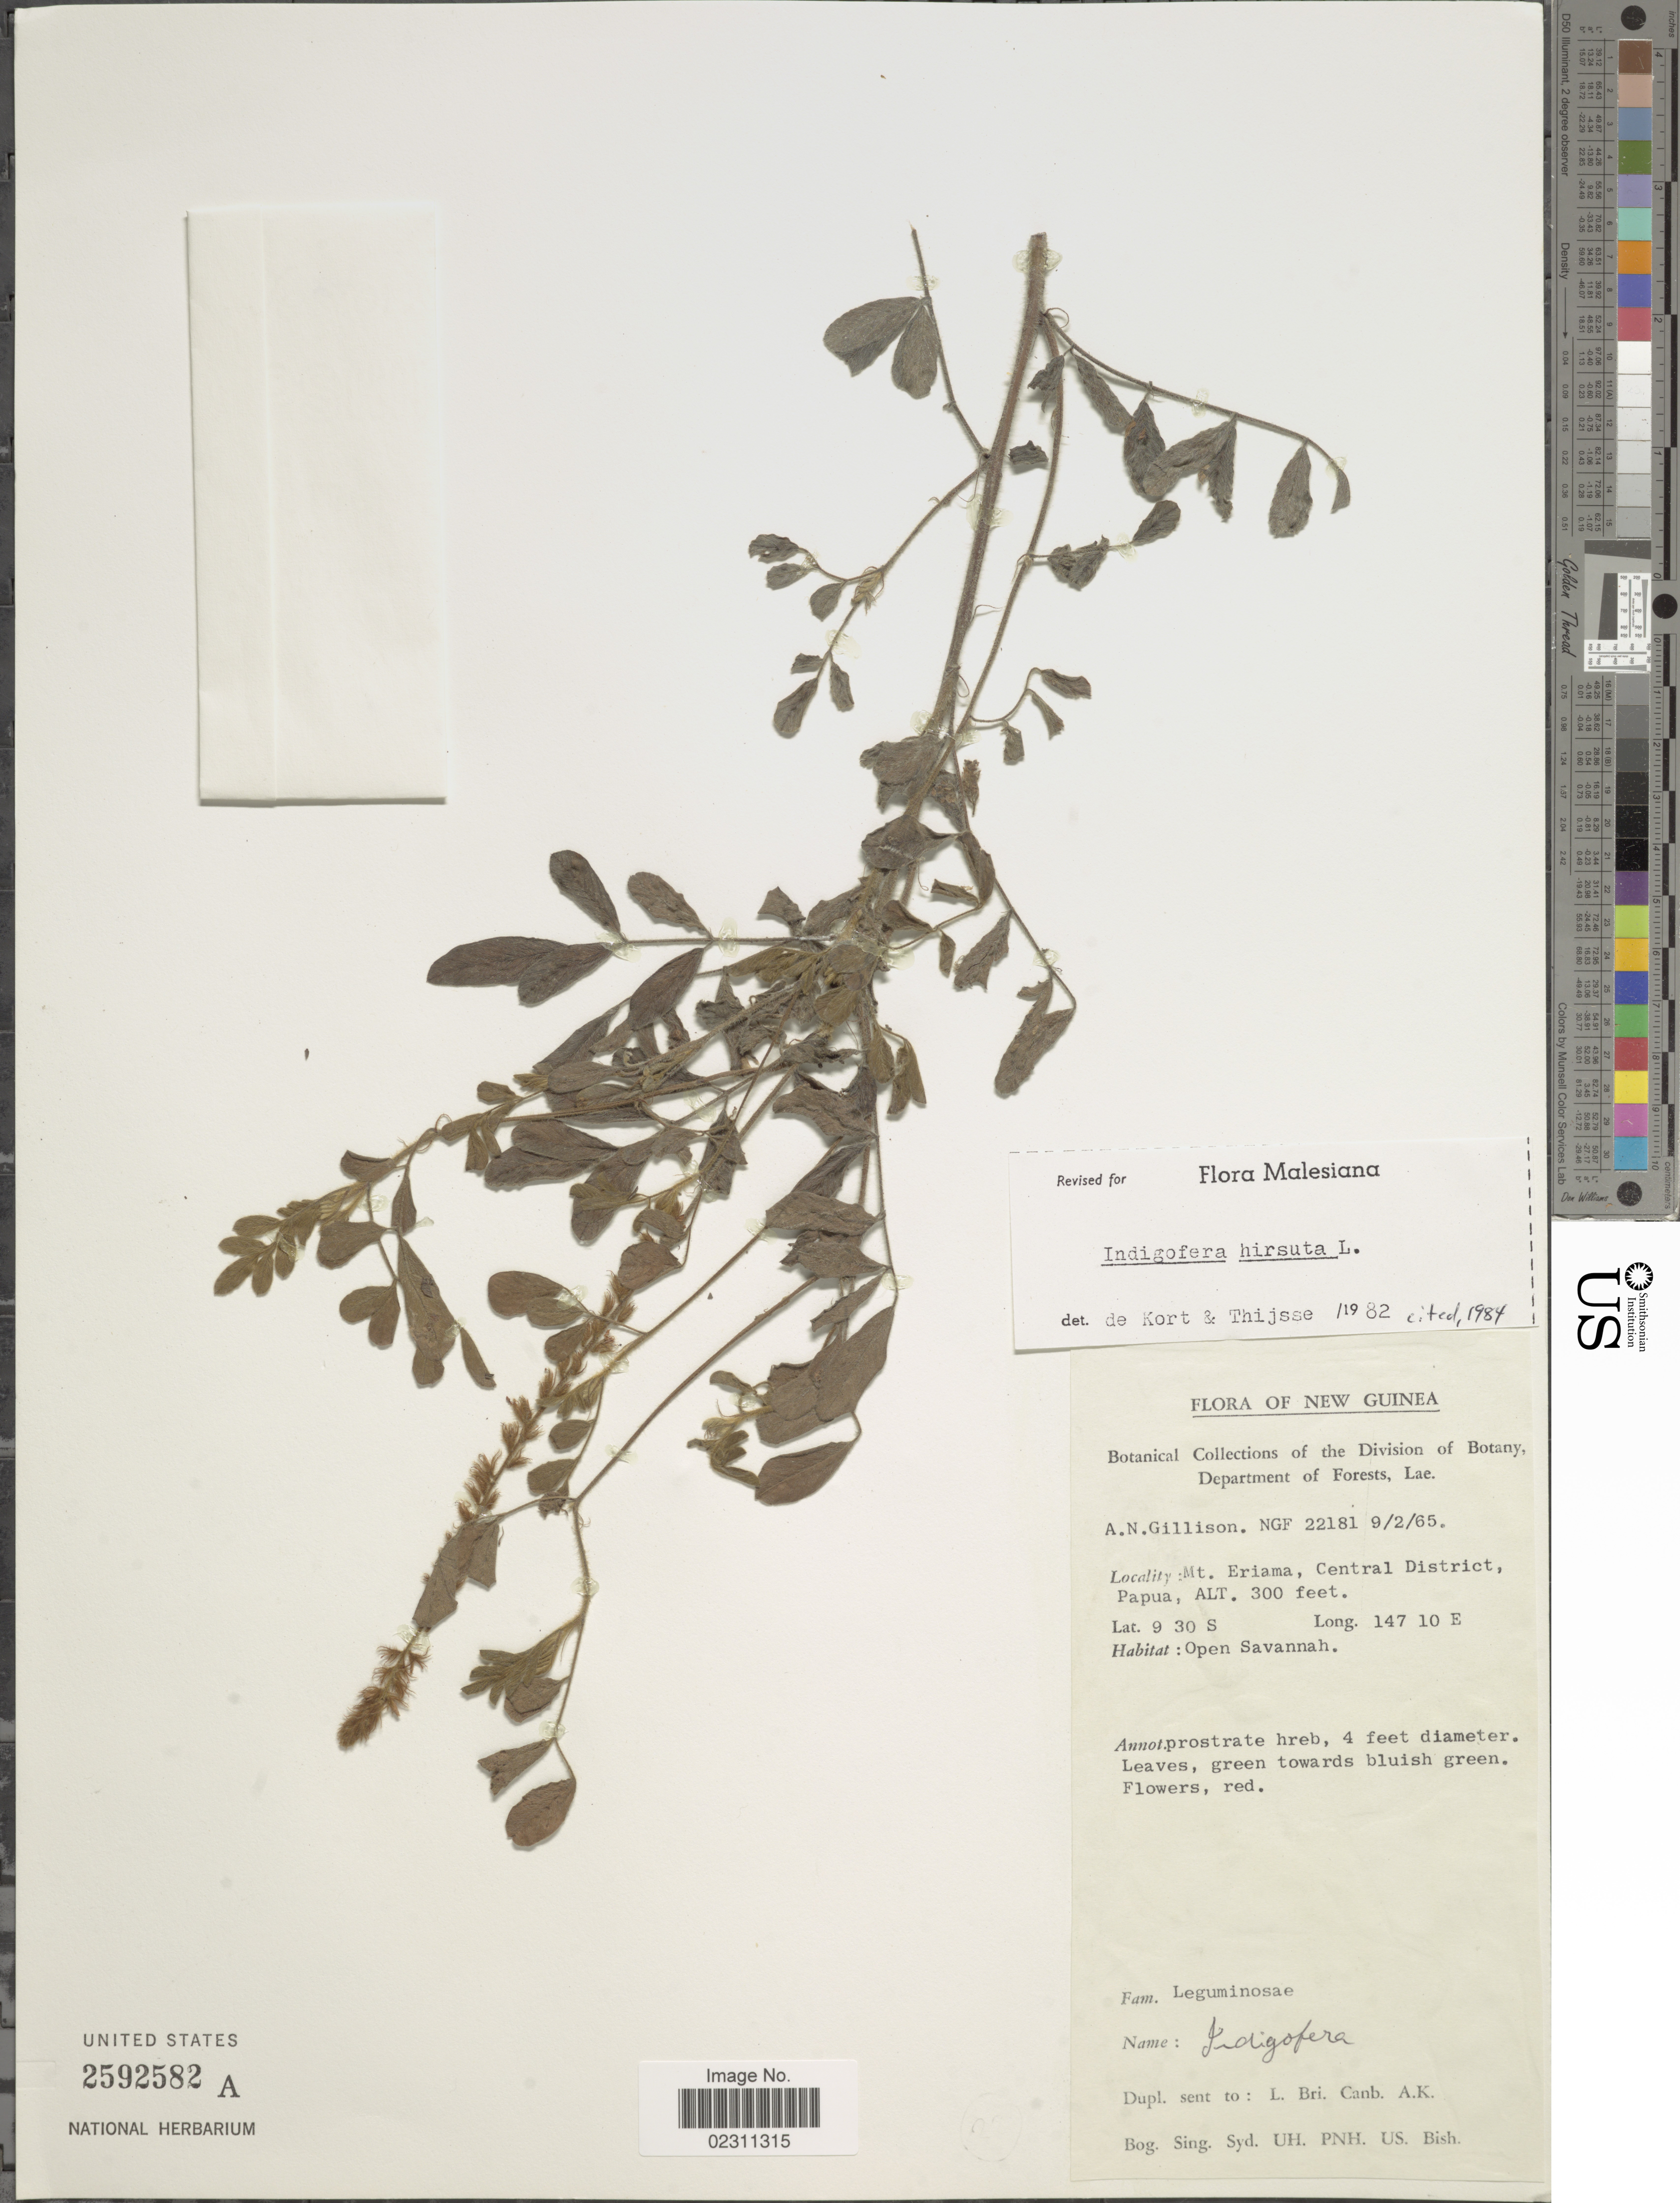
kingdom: Plantae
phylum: Tracheophyta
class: Magnoliopsida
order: Fabales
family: Fabaceae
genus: Indigofera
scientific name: Indigofera hirsuta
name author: L.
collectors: A. Gillison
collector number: NGF22181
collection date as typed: Transcribed d/m/y: 9/2/65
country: Papua New Guinea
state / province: Central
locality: New Guinea. Mt. Eriama, Central District, Papua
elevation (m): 91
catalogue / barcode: US 2592582A